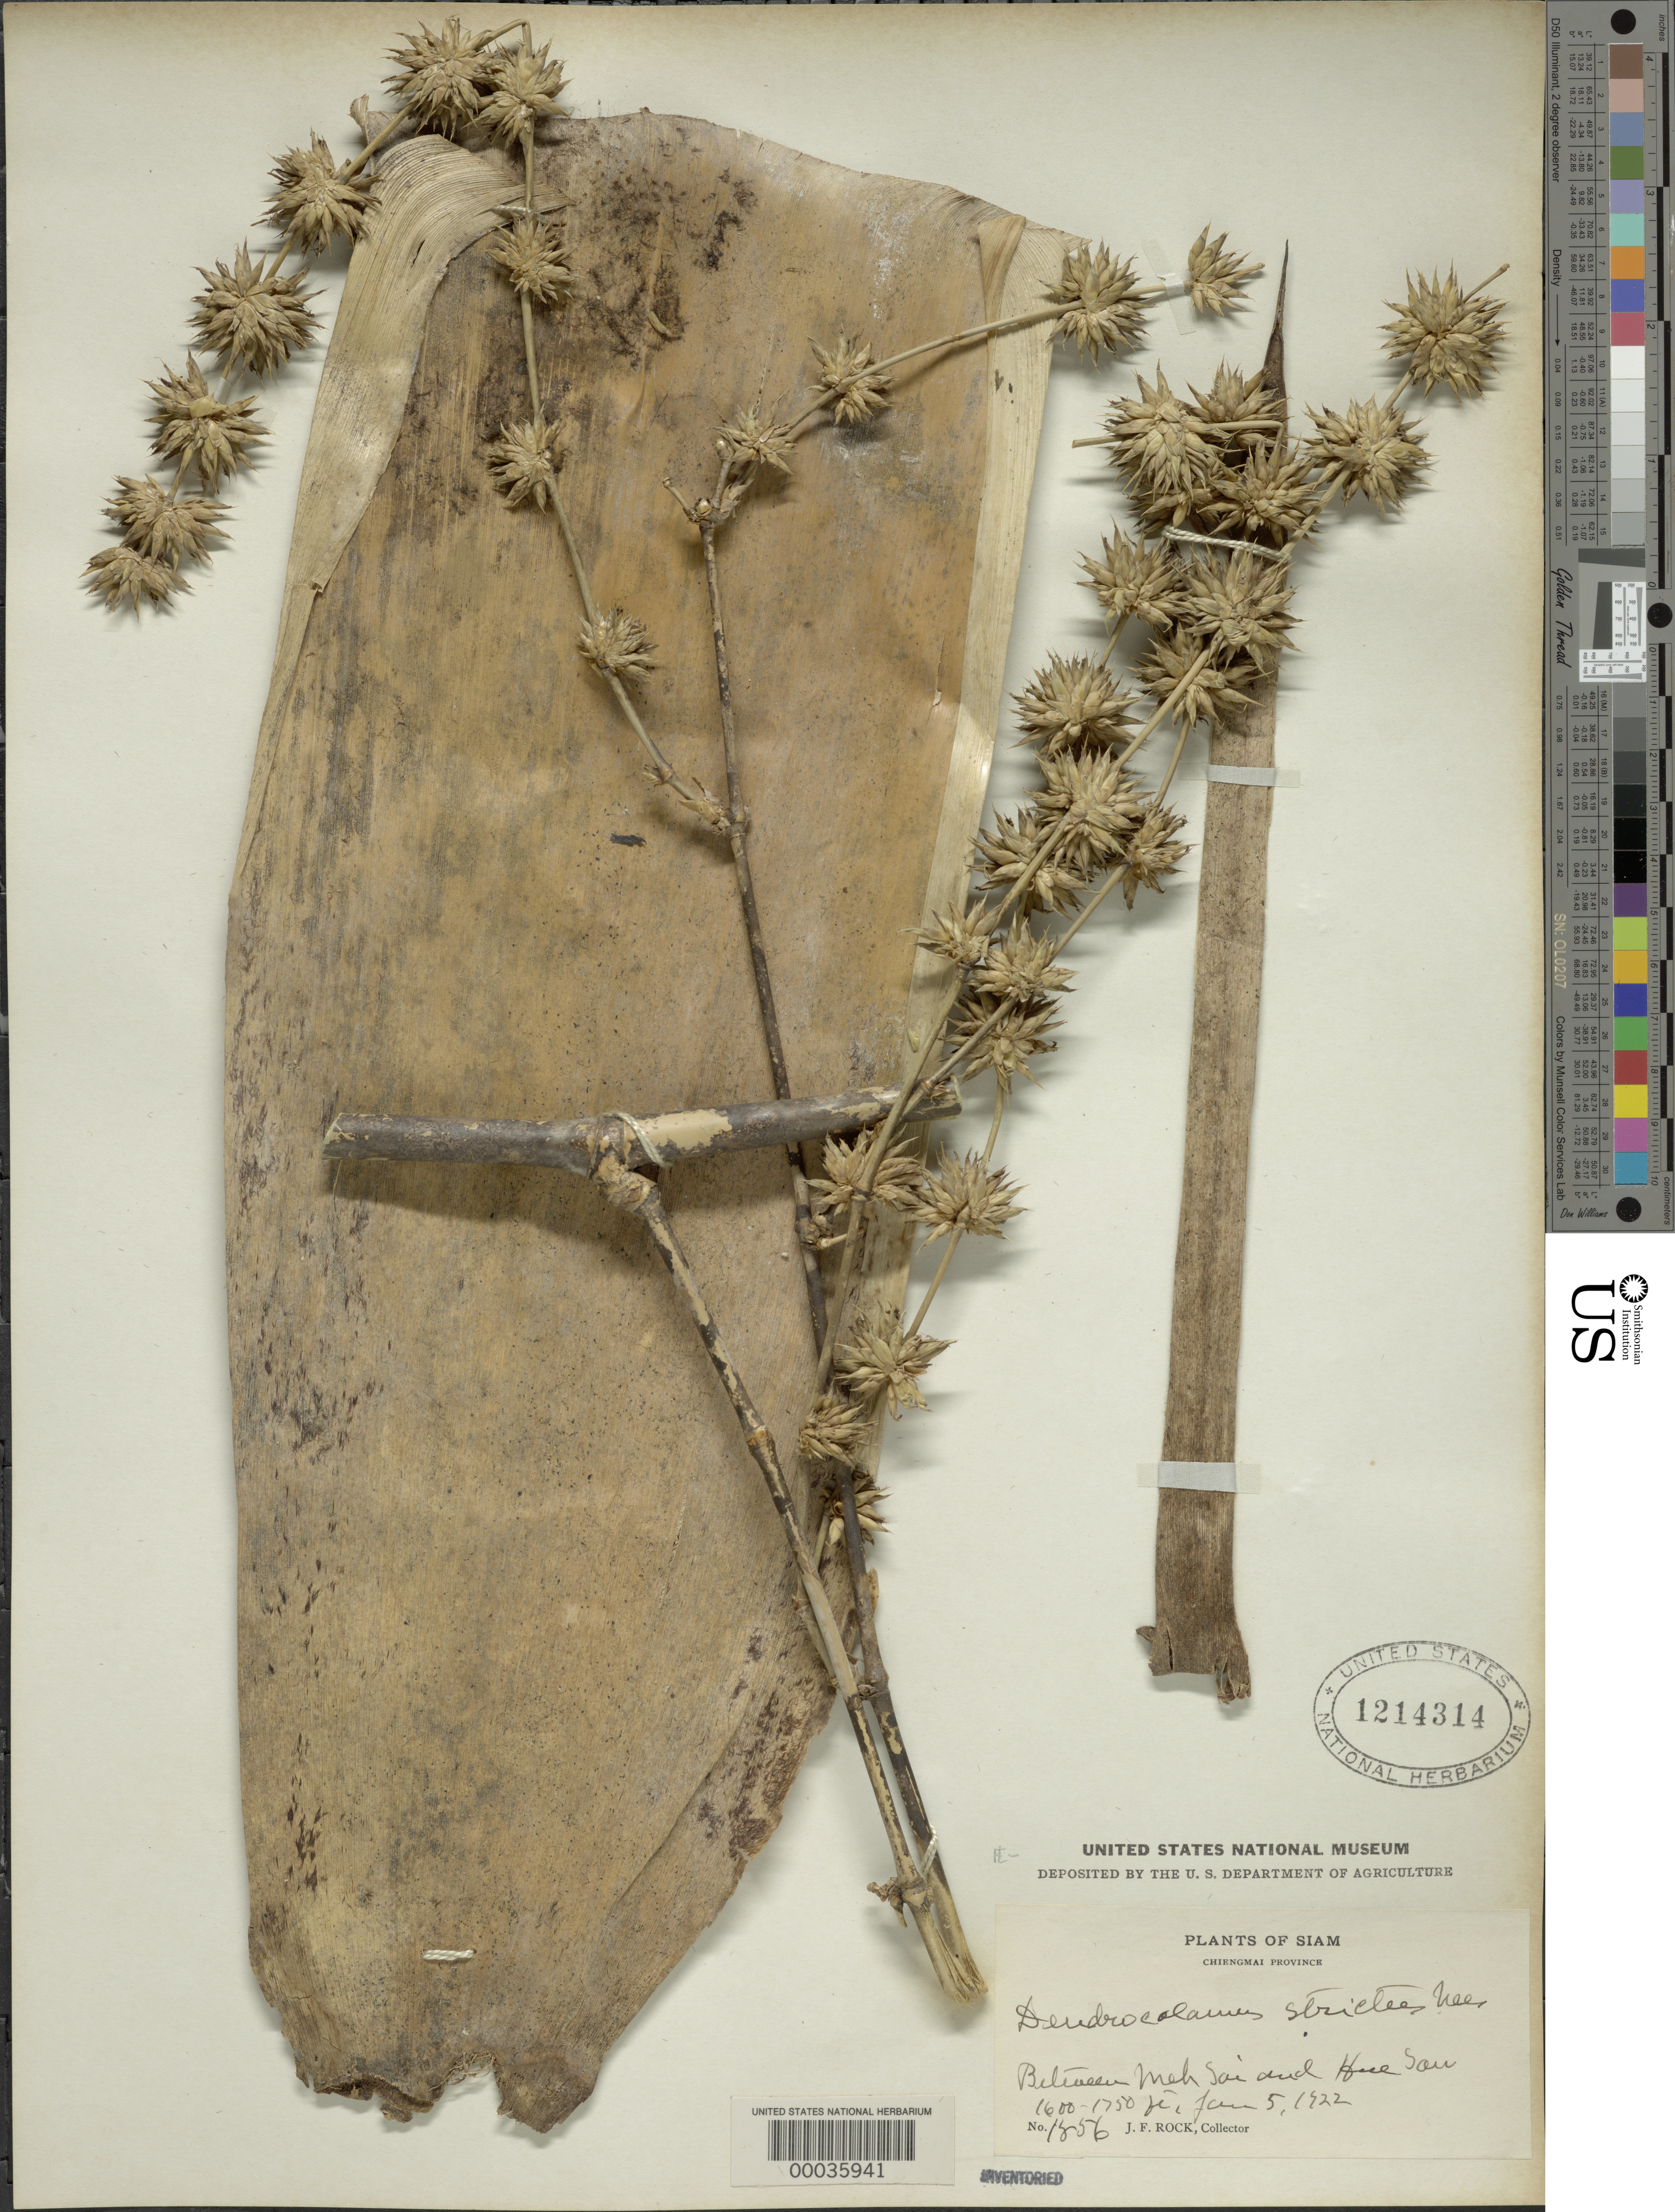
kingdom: Plantae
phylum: Tracheophyta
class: Liliopsida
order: Poales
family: Poaceae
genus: Dendrocalamus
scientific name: Dendrocalamus strictus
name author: (Roxb.) Nees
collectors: J. F. Rock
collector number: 1856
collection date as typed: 05 Jan 1922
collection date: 1922-01-05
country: Thailand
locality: Chiengmal, meh sai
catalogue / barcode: US 1214314